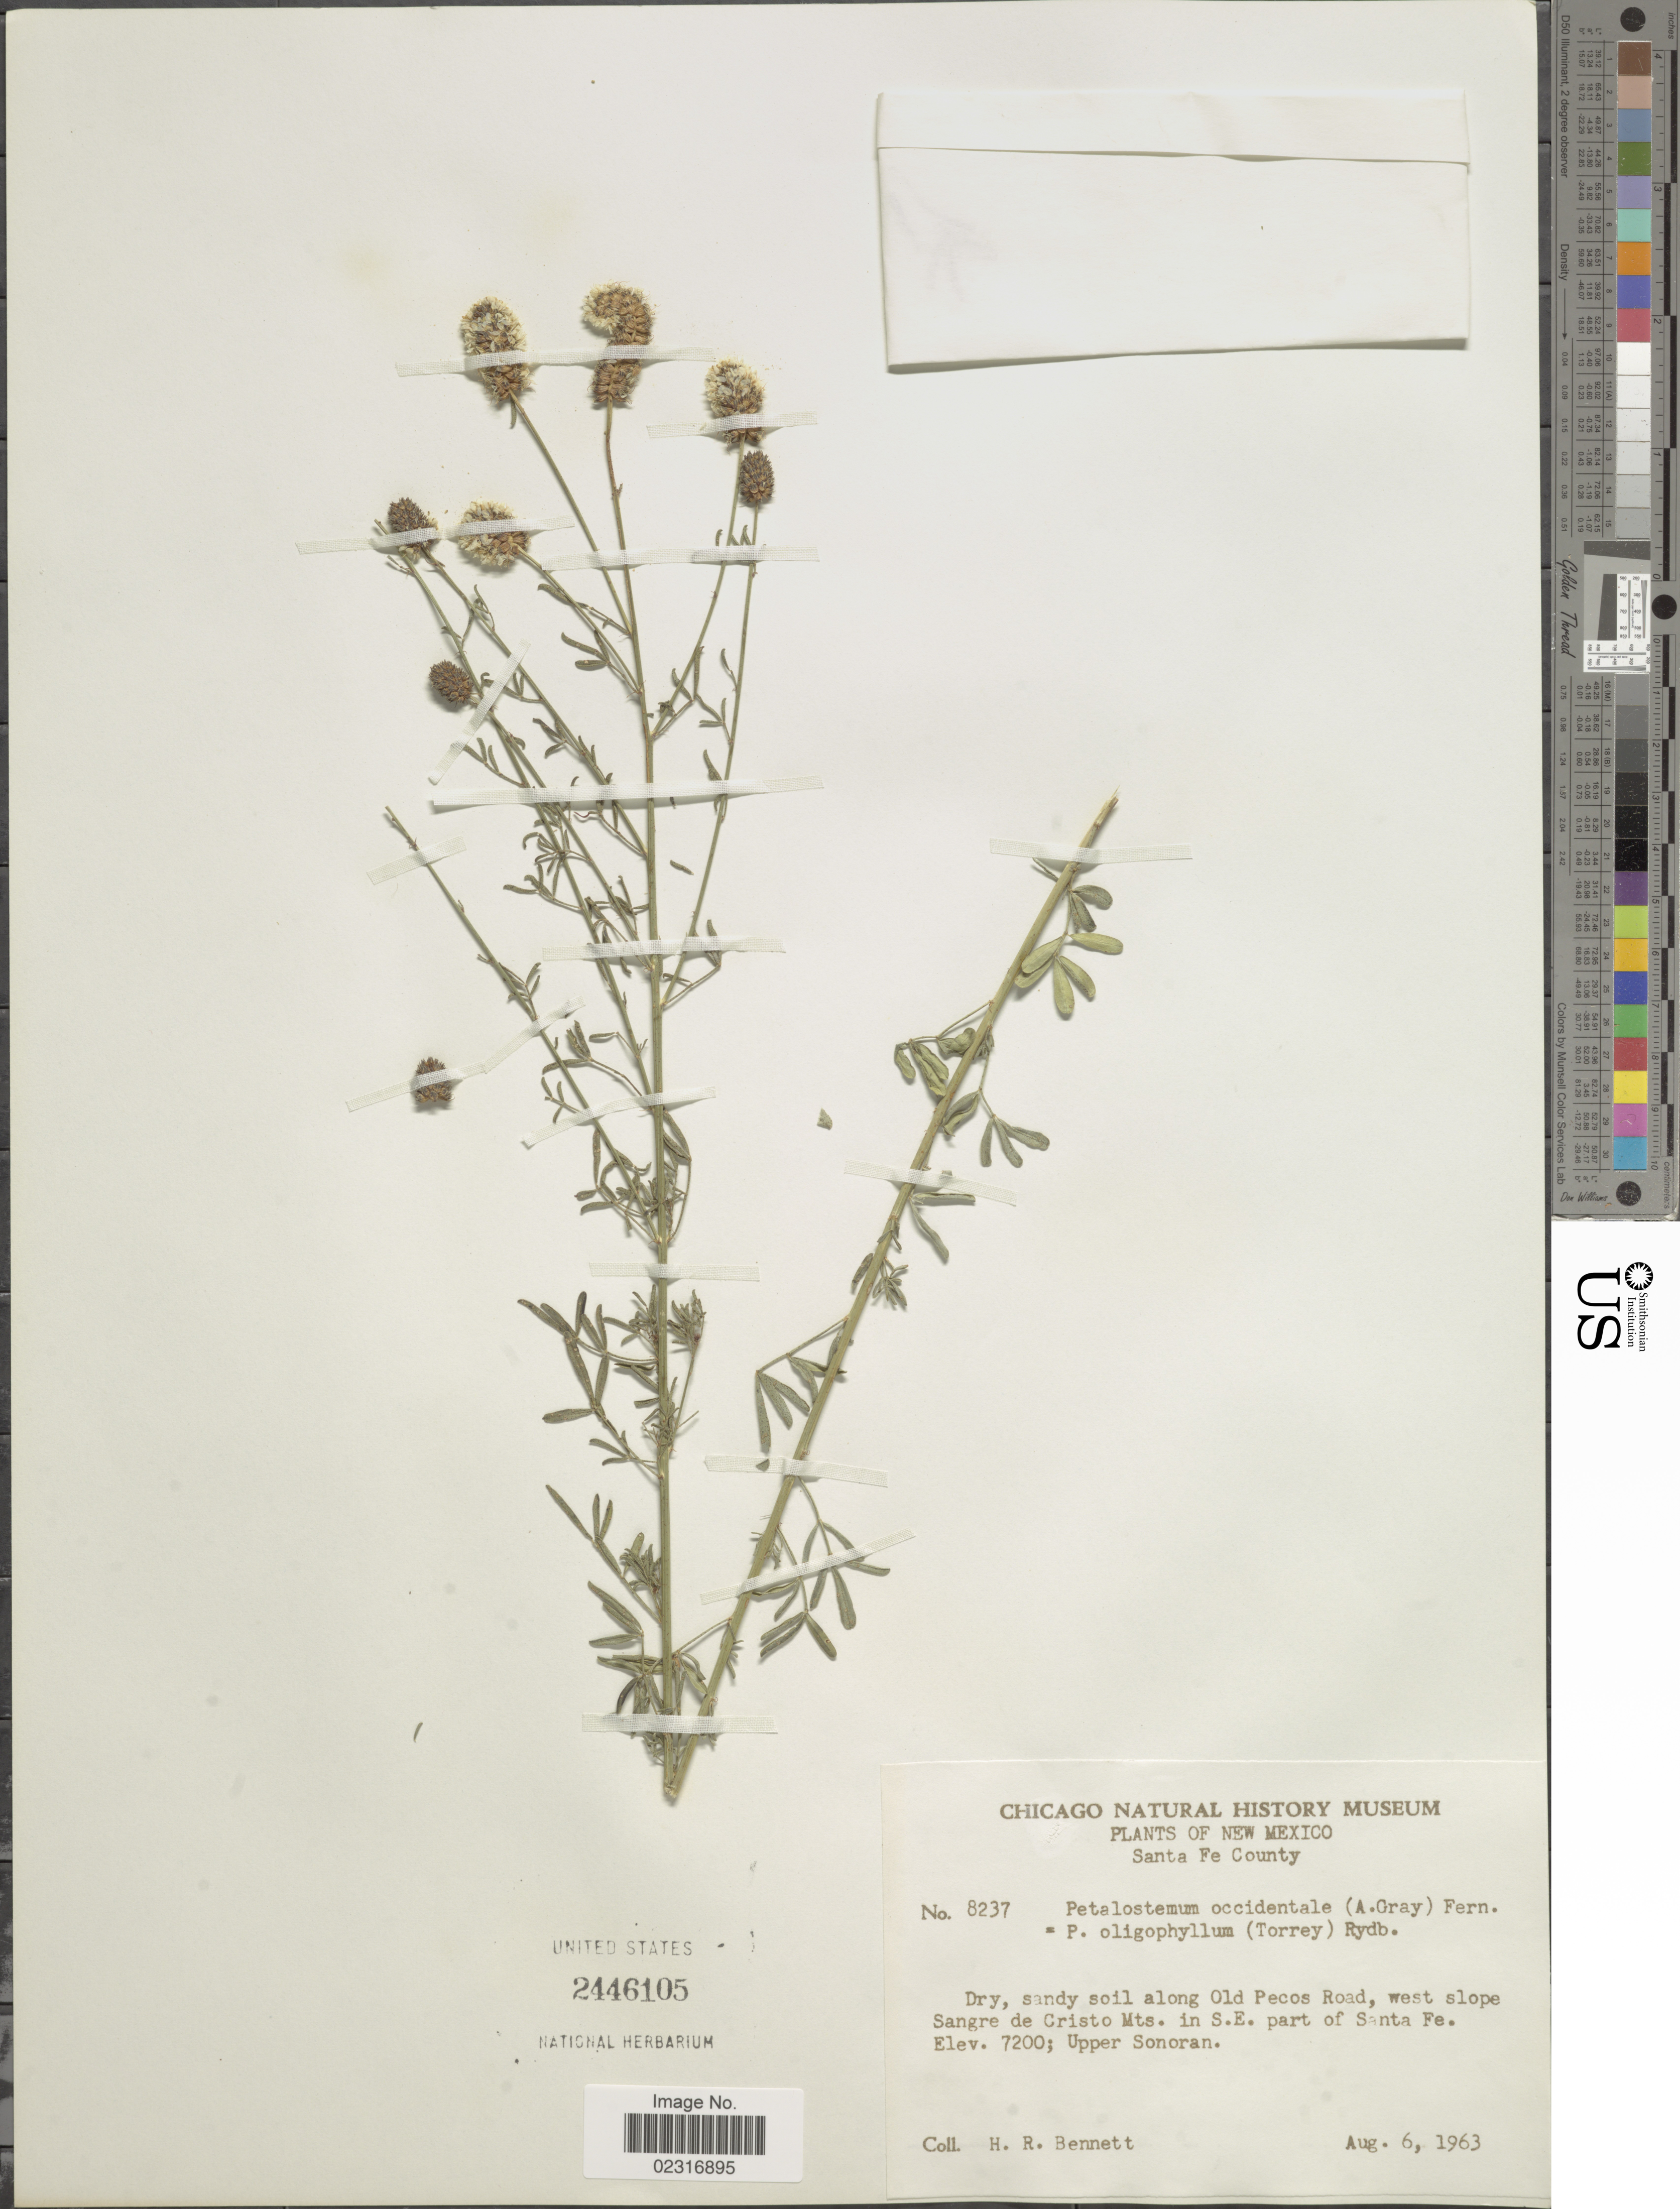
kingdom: Plantae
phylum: Tracheophyta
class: Magnoliopsida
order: Fabales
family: Fabaceae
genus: Dalea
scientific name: Dalea candida var. oligophylla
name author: (Torr) Shinners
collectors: H. R. Bennett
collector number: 8237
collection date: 1963-08-06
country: United States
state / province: New Mexico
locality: Santa Fe County. Dry, sandy soil along Old Pecos Road, west slope Sangre de Cristo Mts. in S.E. part of Santa Fe.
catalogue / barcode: US 2446105